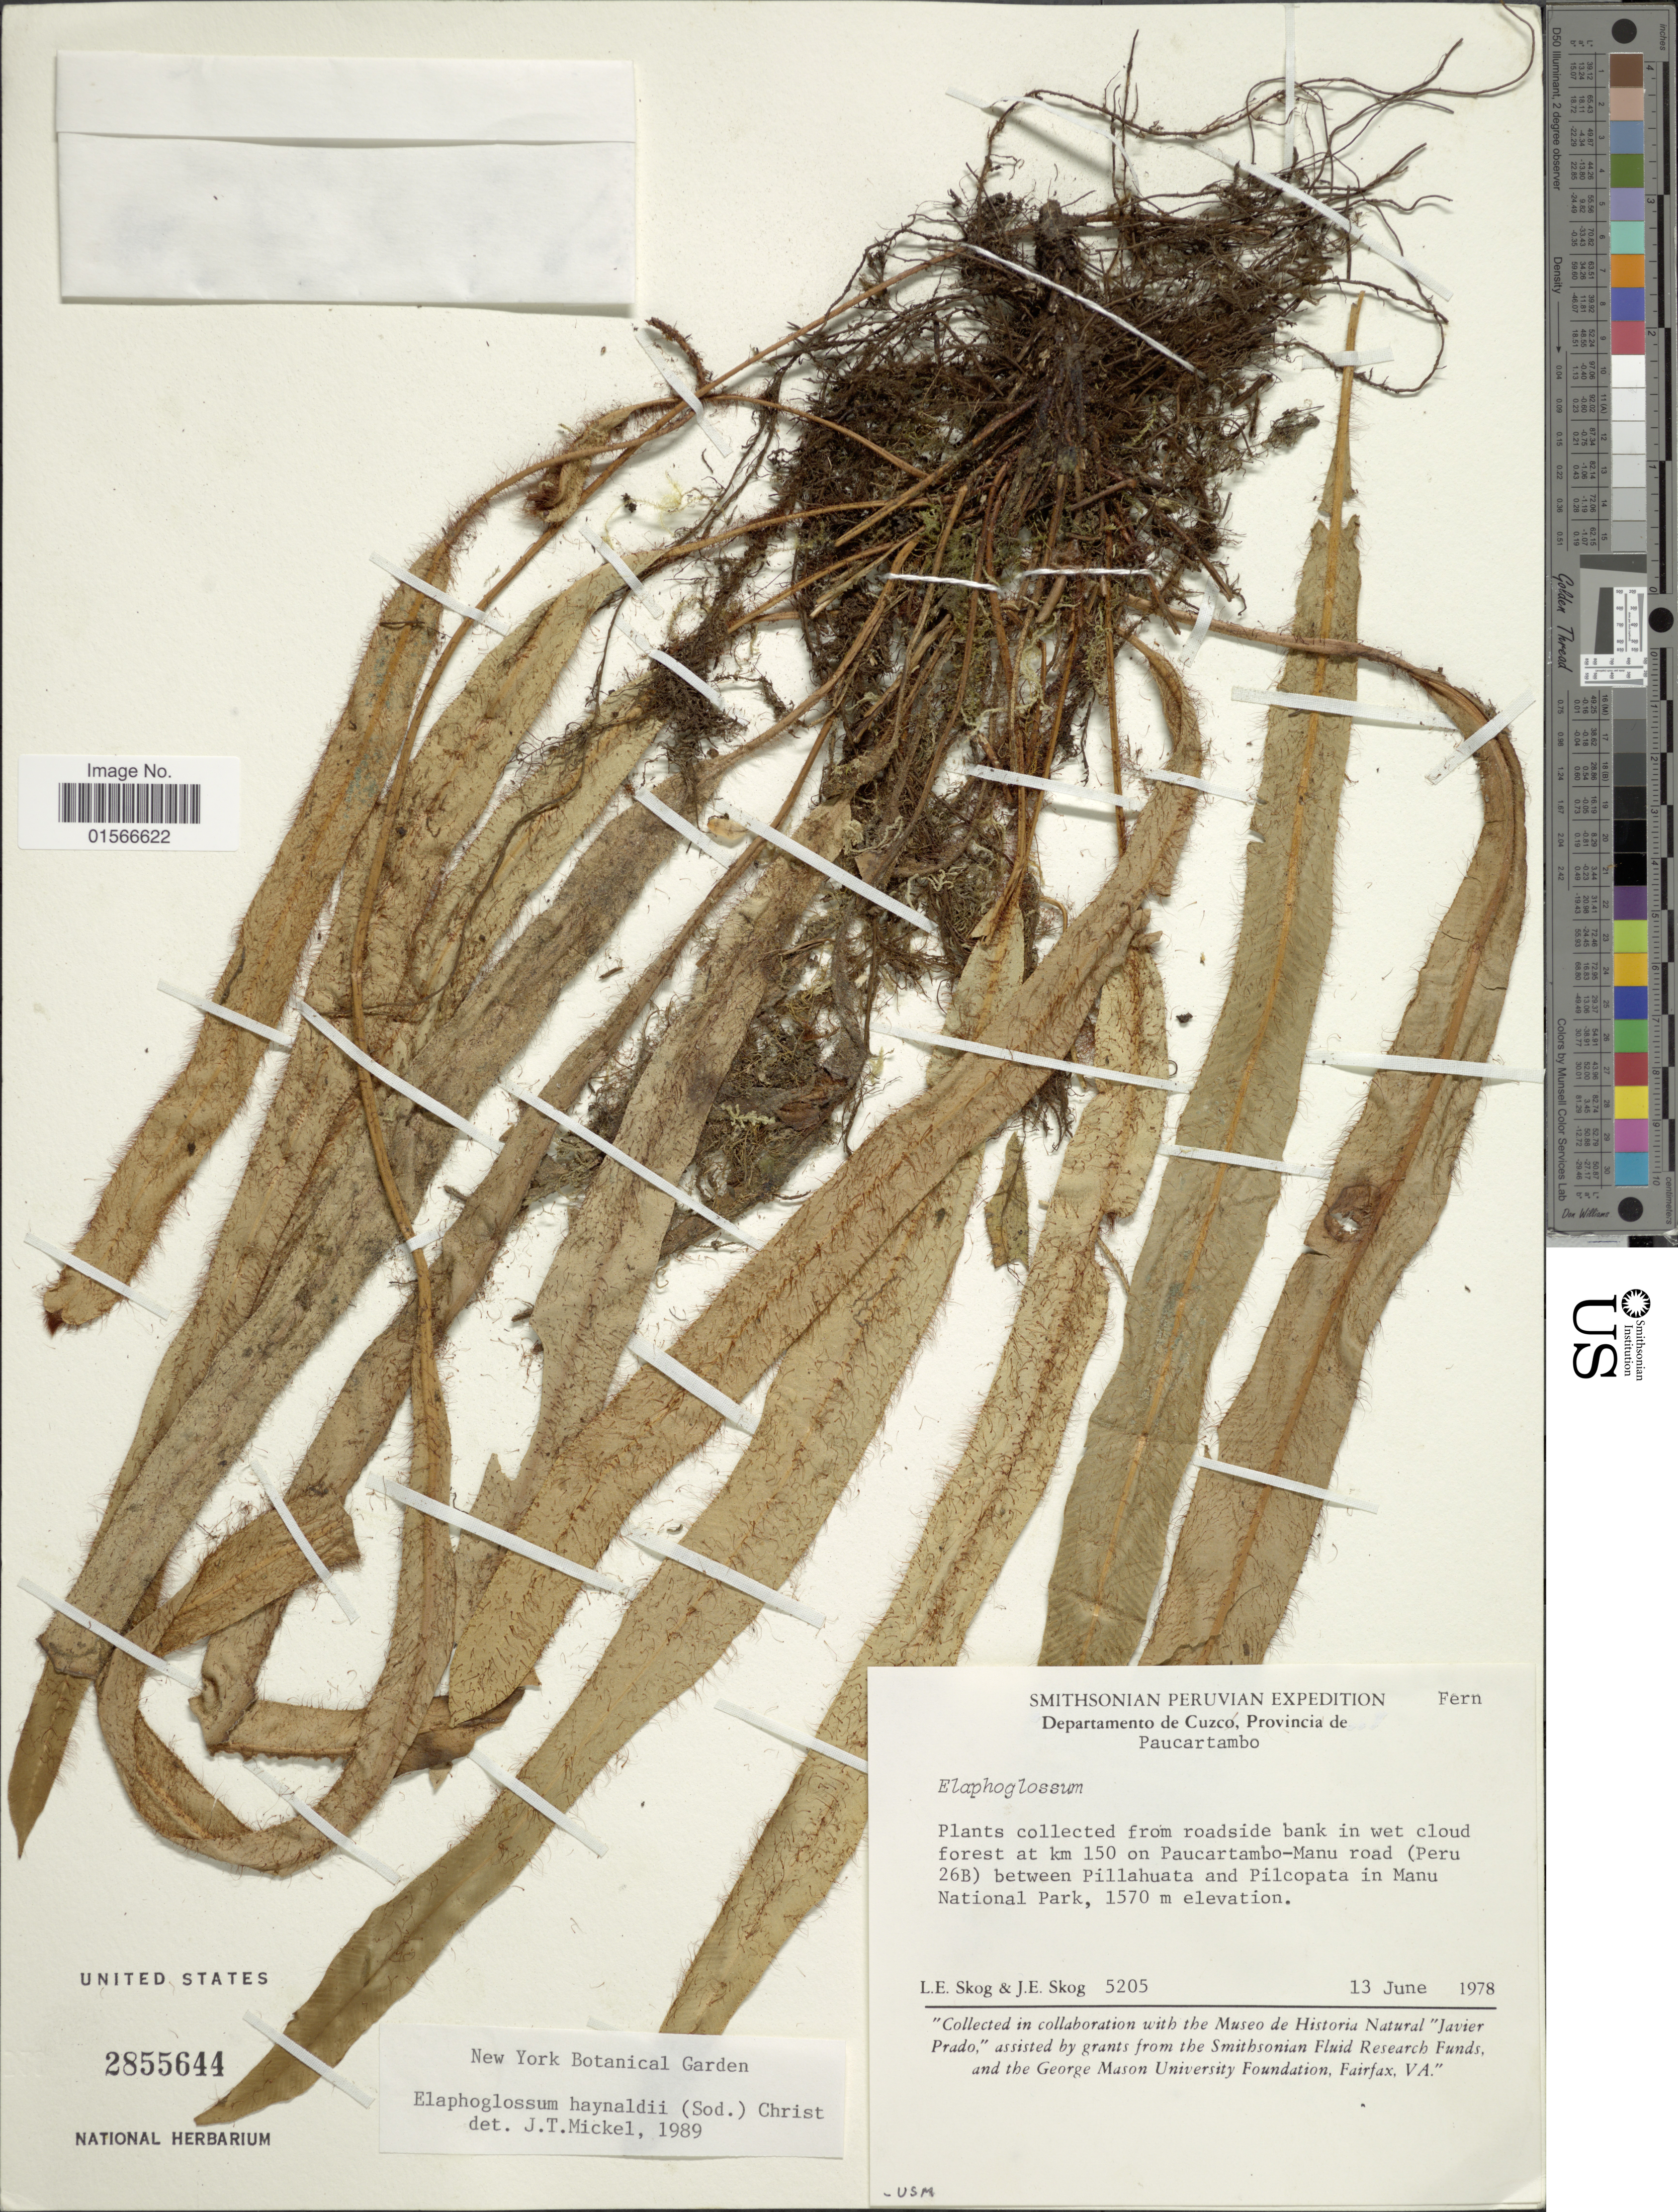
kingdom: Plantae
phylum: Tracheophyta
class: Polypodiopsida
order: Polypodiales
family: Dryopteridaceae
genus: Elaphoglossum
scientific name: Elaphoglossum haynaldii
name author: (Sodiro) Losch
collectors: L. E. Skog & J. E. Skog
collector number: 5205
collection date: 1978-06-13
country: Peru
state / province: Cusco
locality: Departamento de Cuzco, Provincia de Paucartambo, from roadside bank in wet cloud forest at km 150 on Paucartambo-Manu road (Peru 26B) between Pillahuata and Pilcopata in Manu National Park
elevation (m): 1570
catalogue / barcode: US 2855644